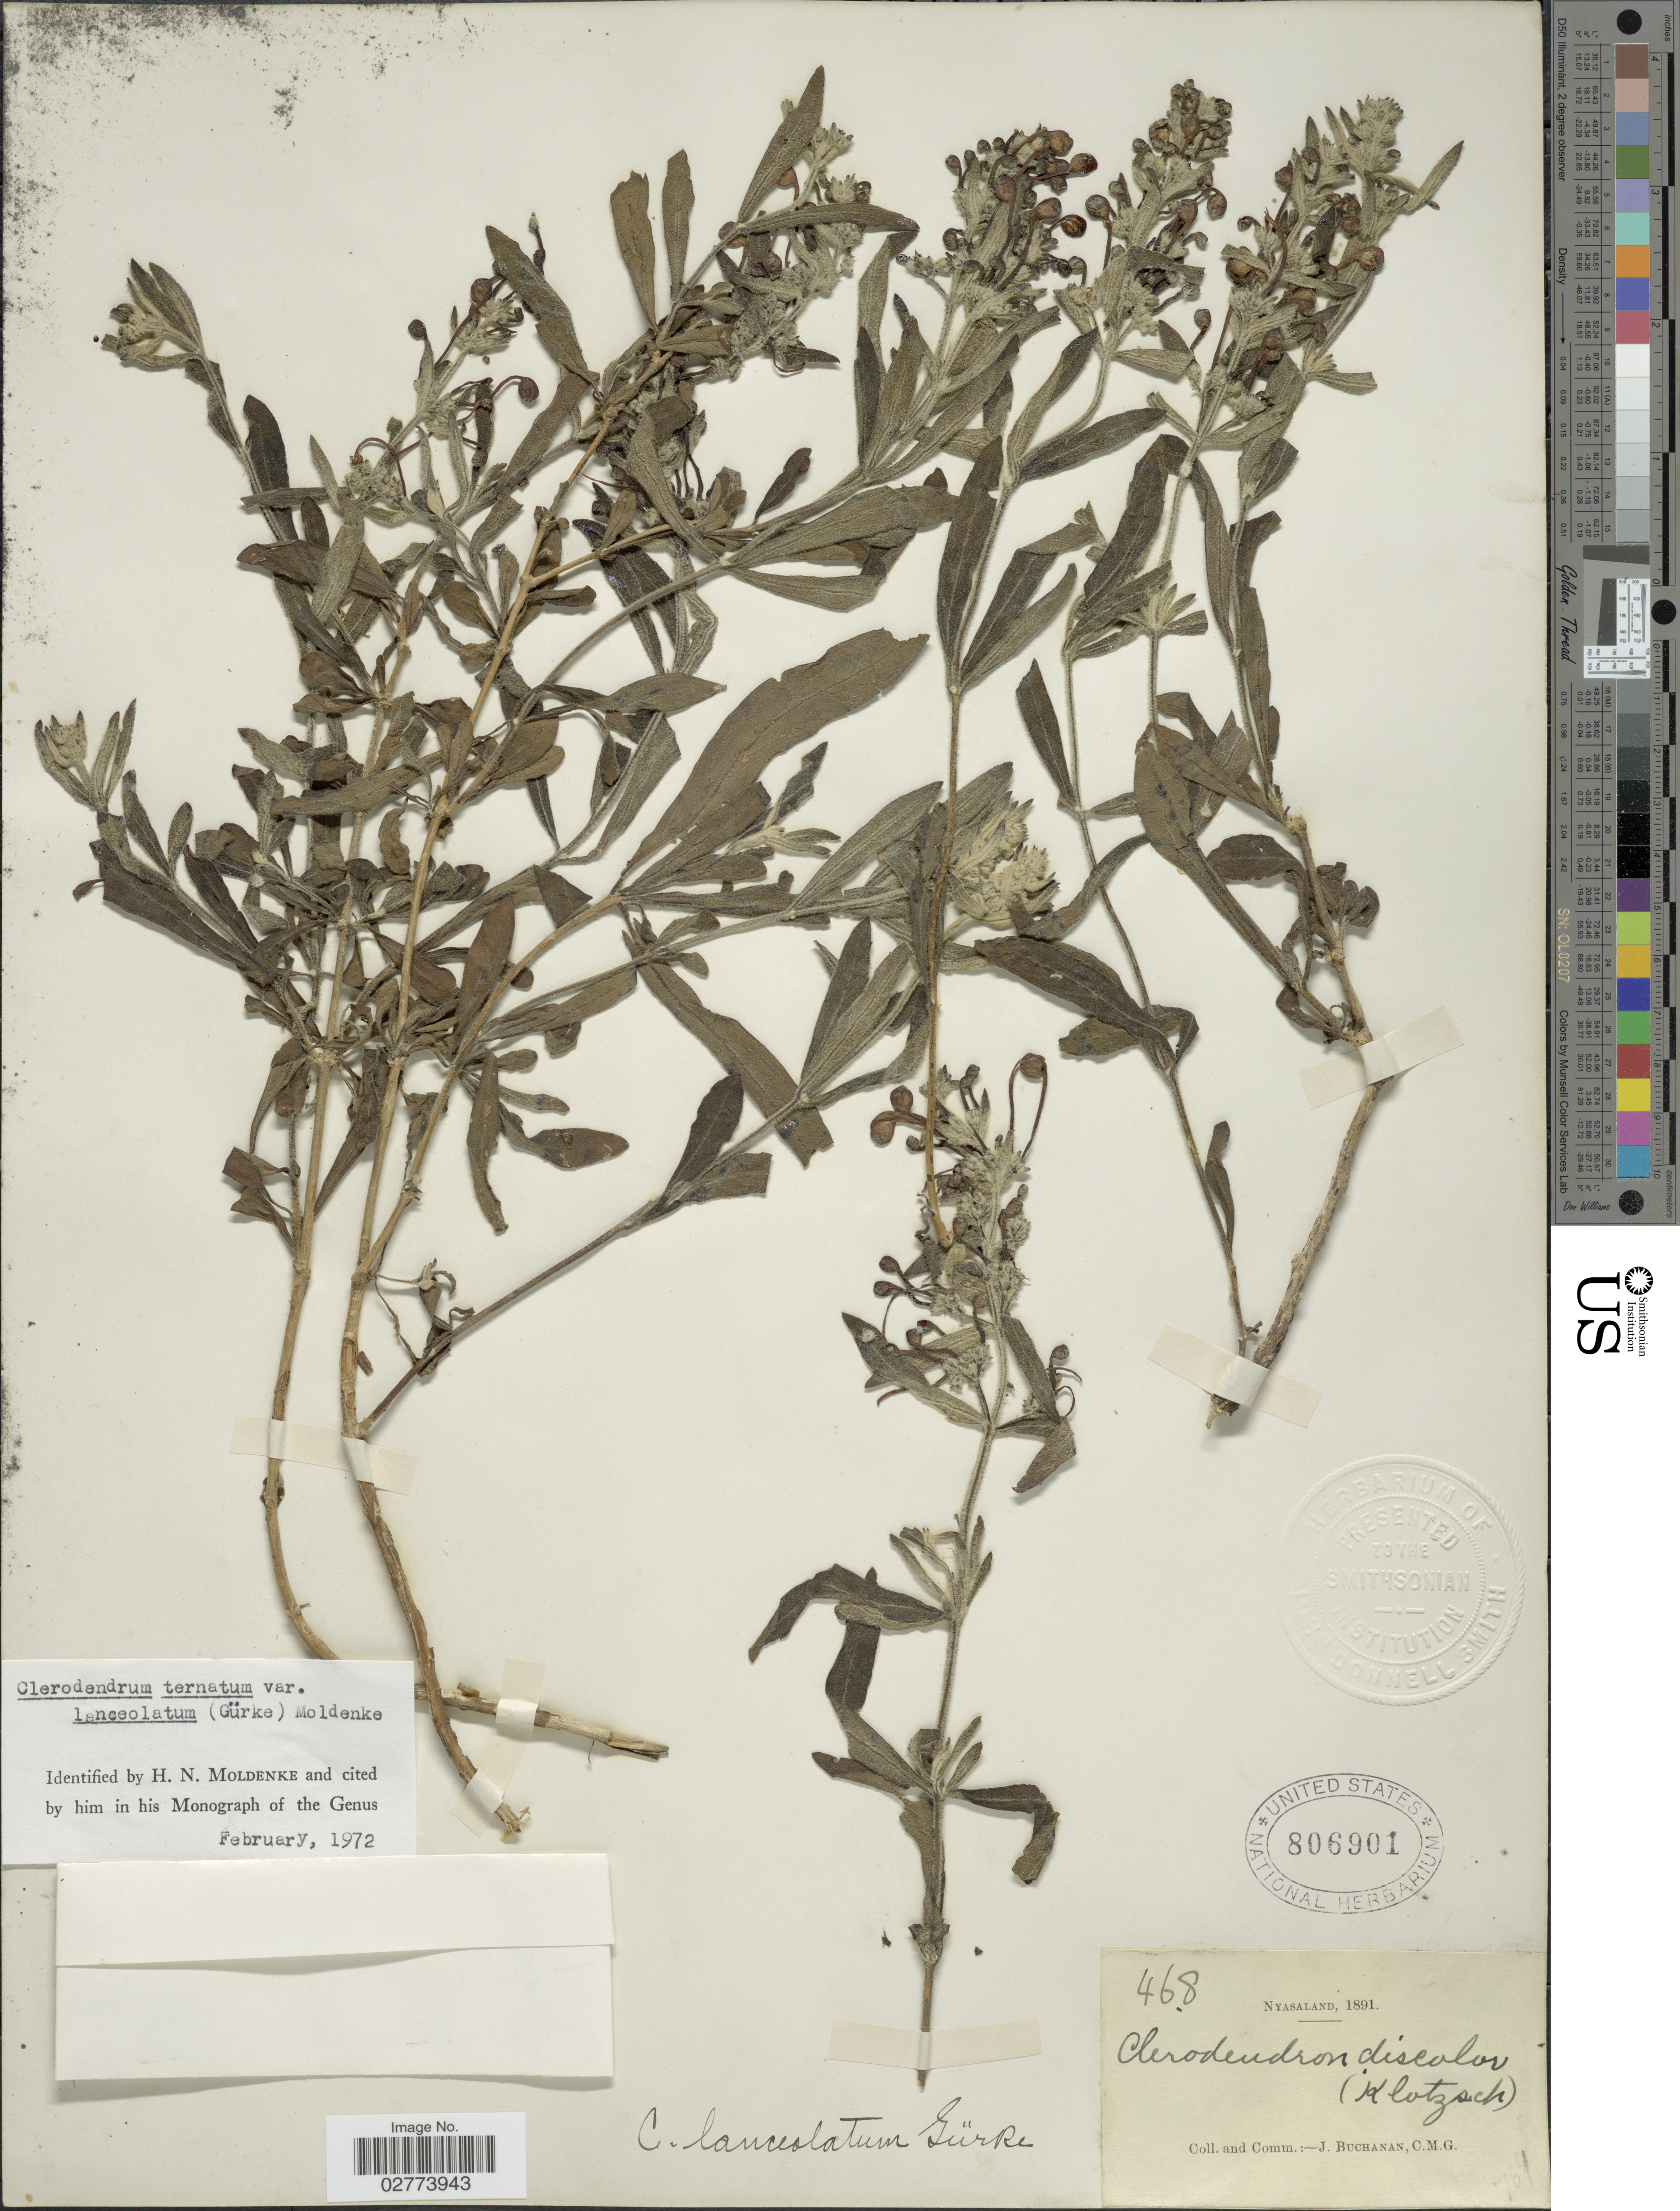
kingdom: Plantae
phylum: Tracheophyta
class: Magnoliopsida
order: Lamiales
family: Lamiaceae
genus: Clerodendrum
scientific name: Clerodendrum ternatum var. lanceolatum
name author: Moldenke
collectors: J. Buchanan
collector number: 468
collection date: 1891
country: Malawi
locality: Nyasaland.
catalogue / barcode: US 806901